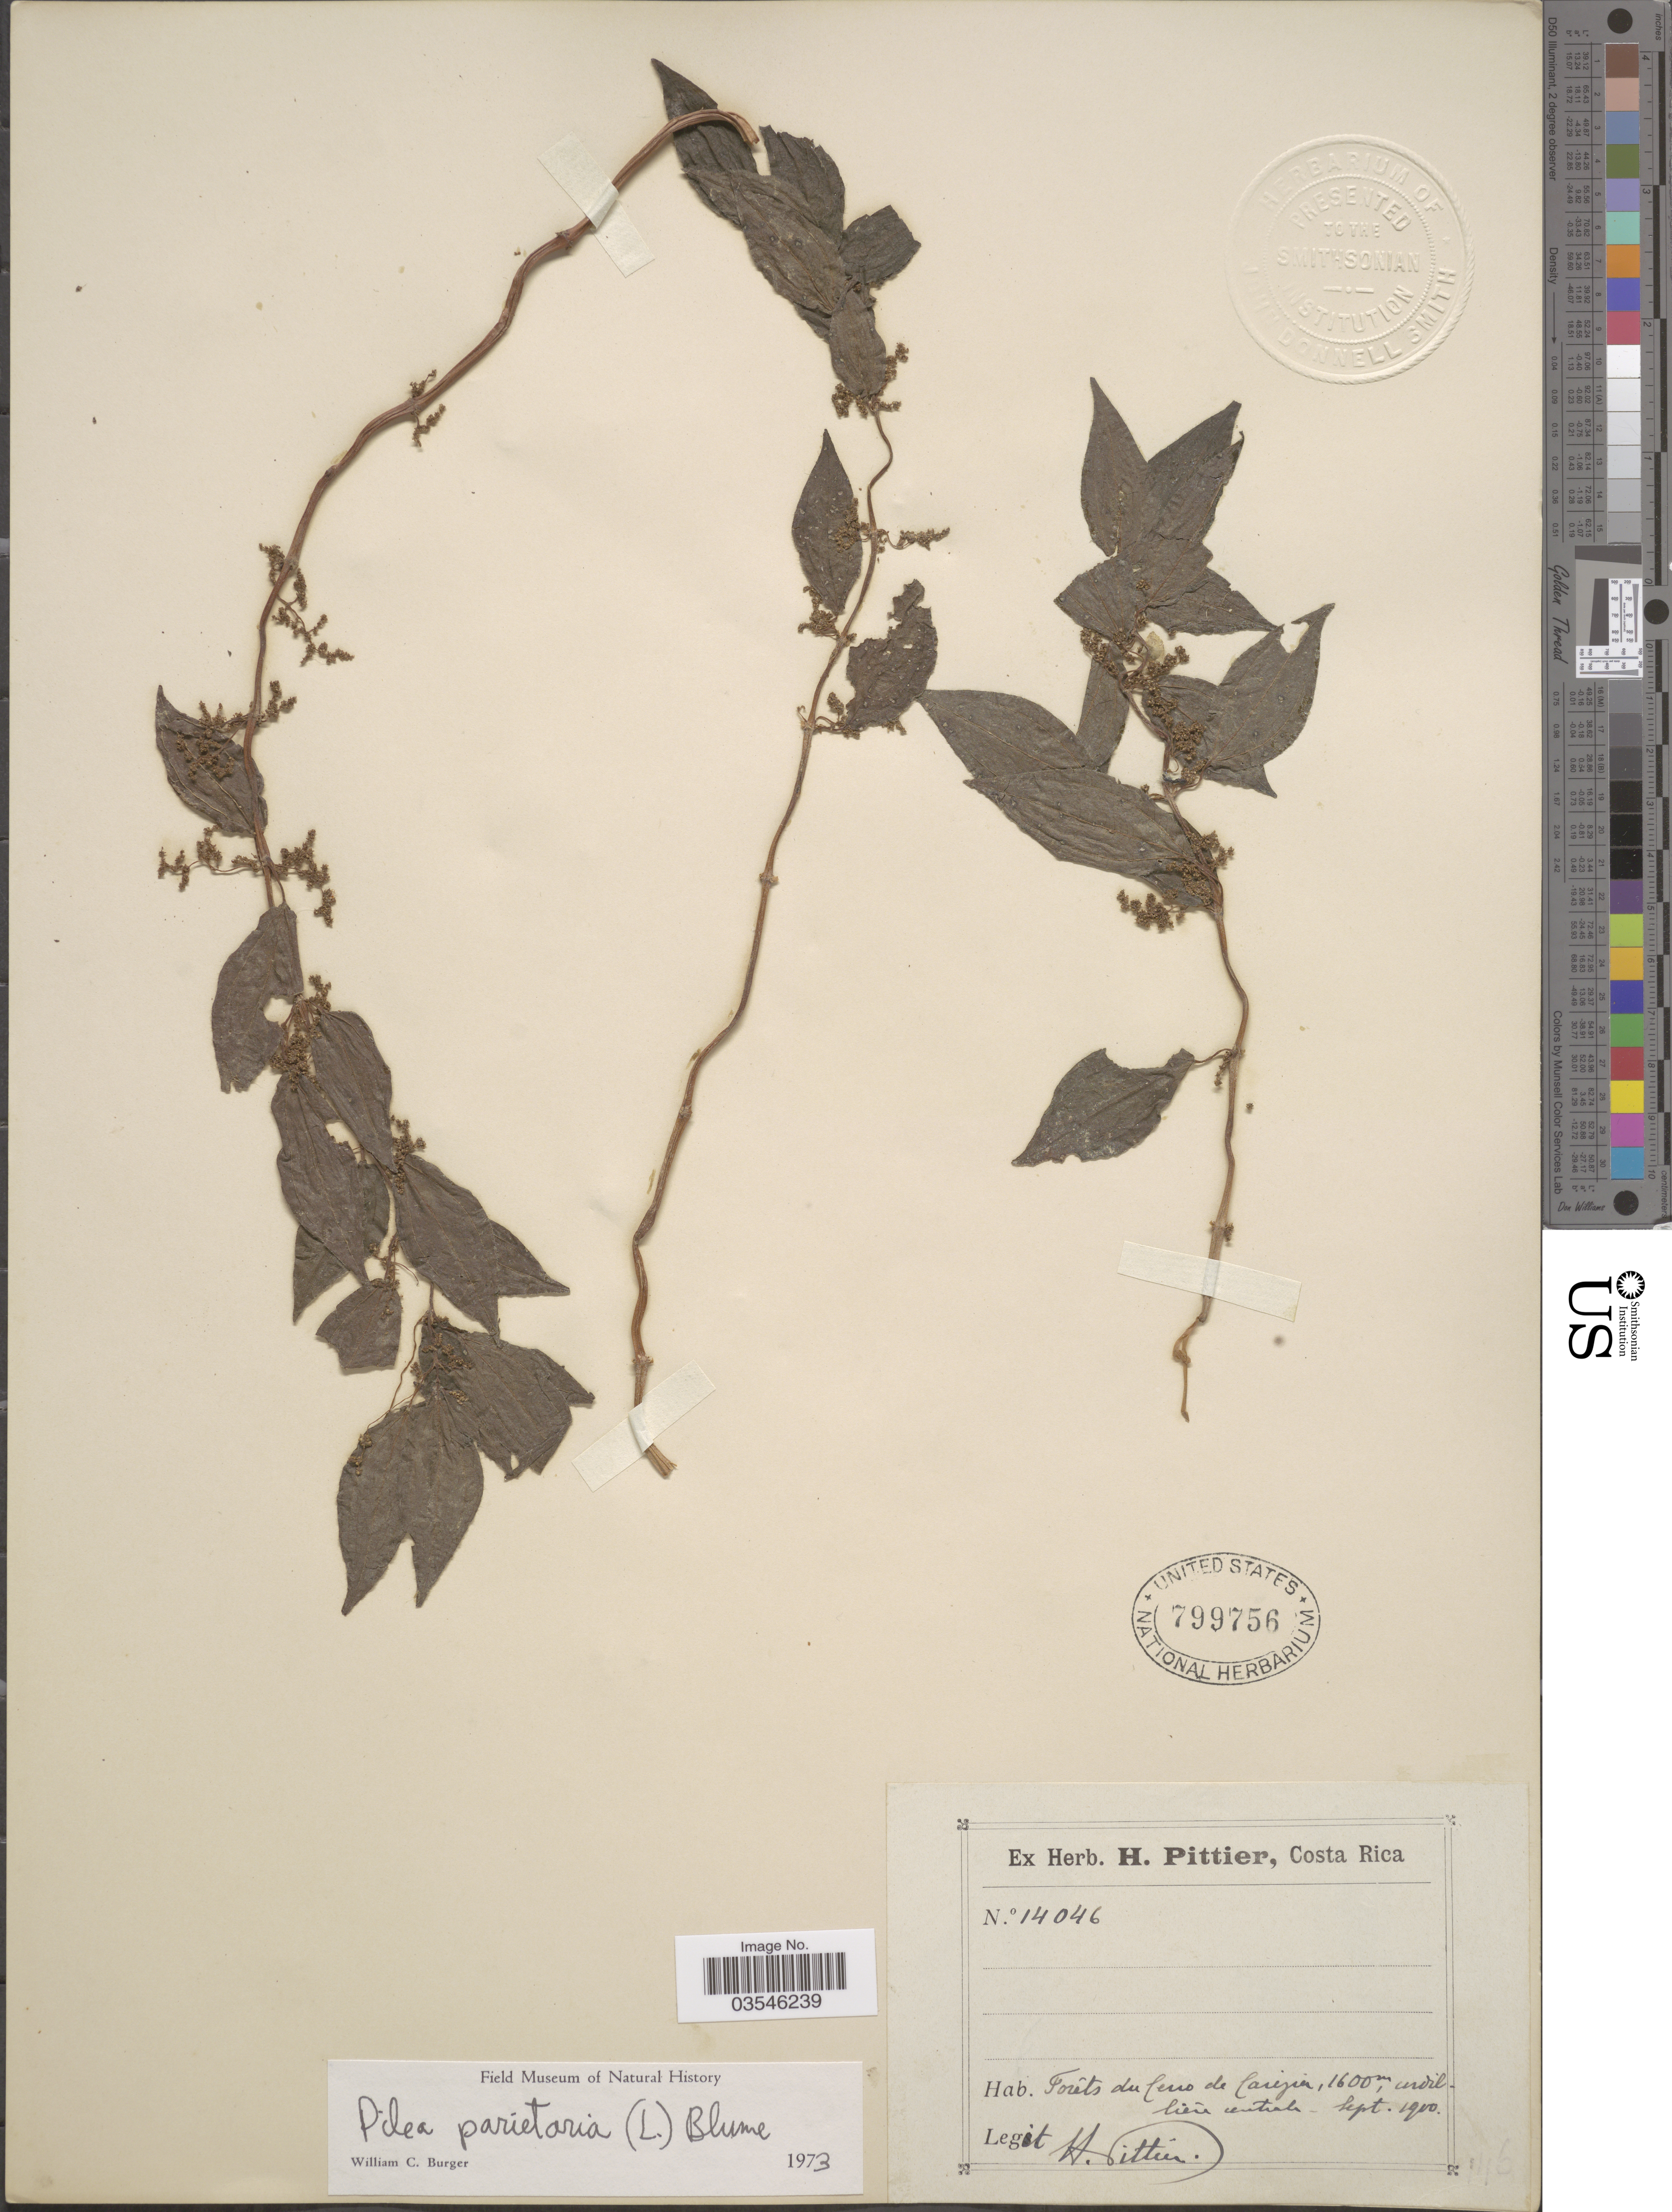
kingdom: Plantae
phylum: Tracheophyta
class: Magnoliopsida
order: Rosales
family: Urticaceae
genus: Pilea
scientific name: Pilea parietaria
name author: (L.) Blume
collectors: H. F. Pittier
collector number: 14046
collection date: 1900-09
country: Costa Rica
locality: Forêts du Ceris de Carejia, cordillera centrale.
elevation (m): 1600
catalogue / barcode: US 799756